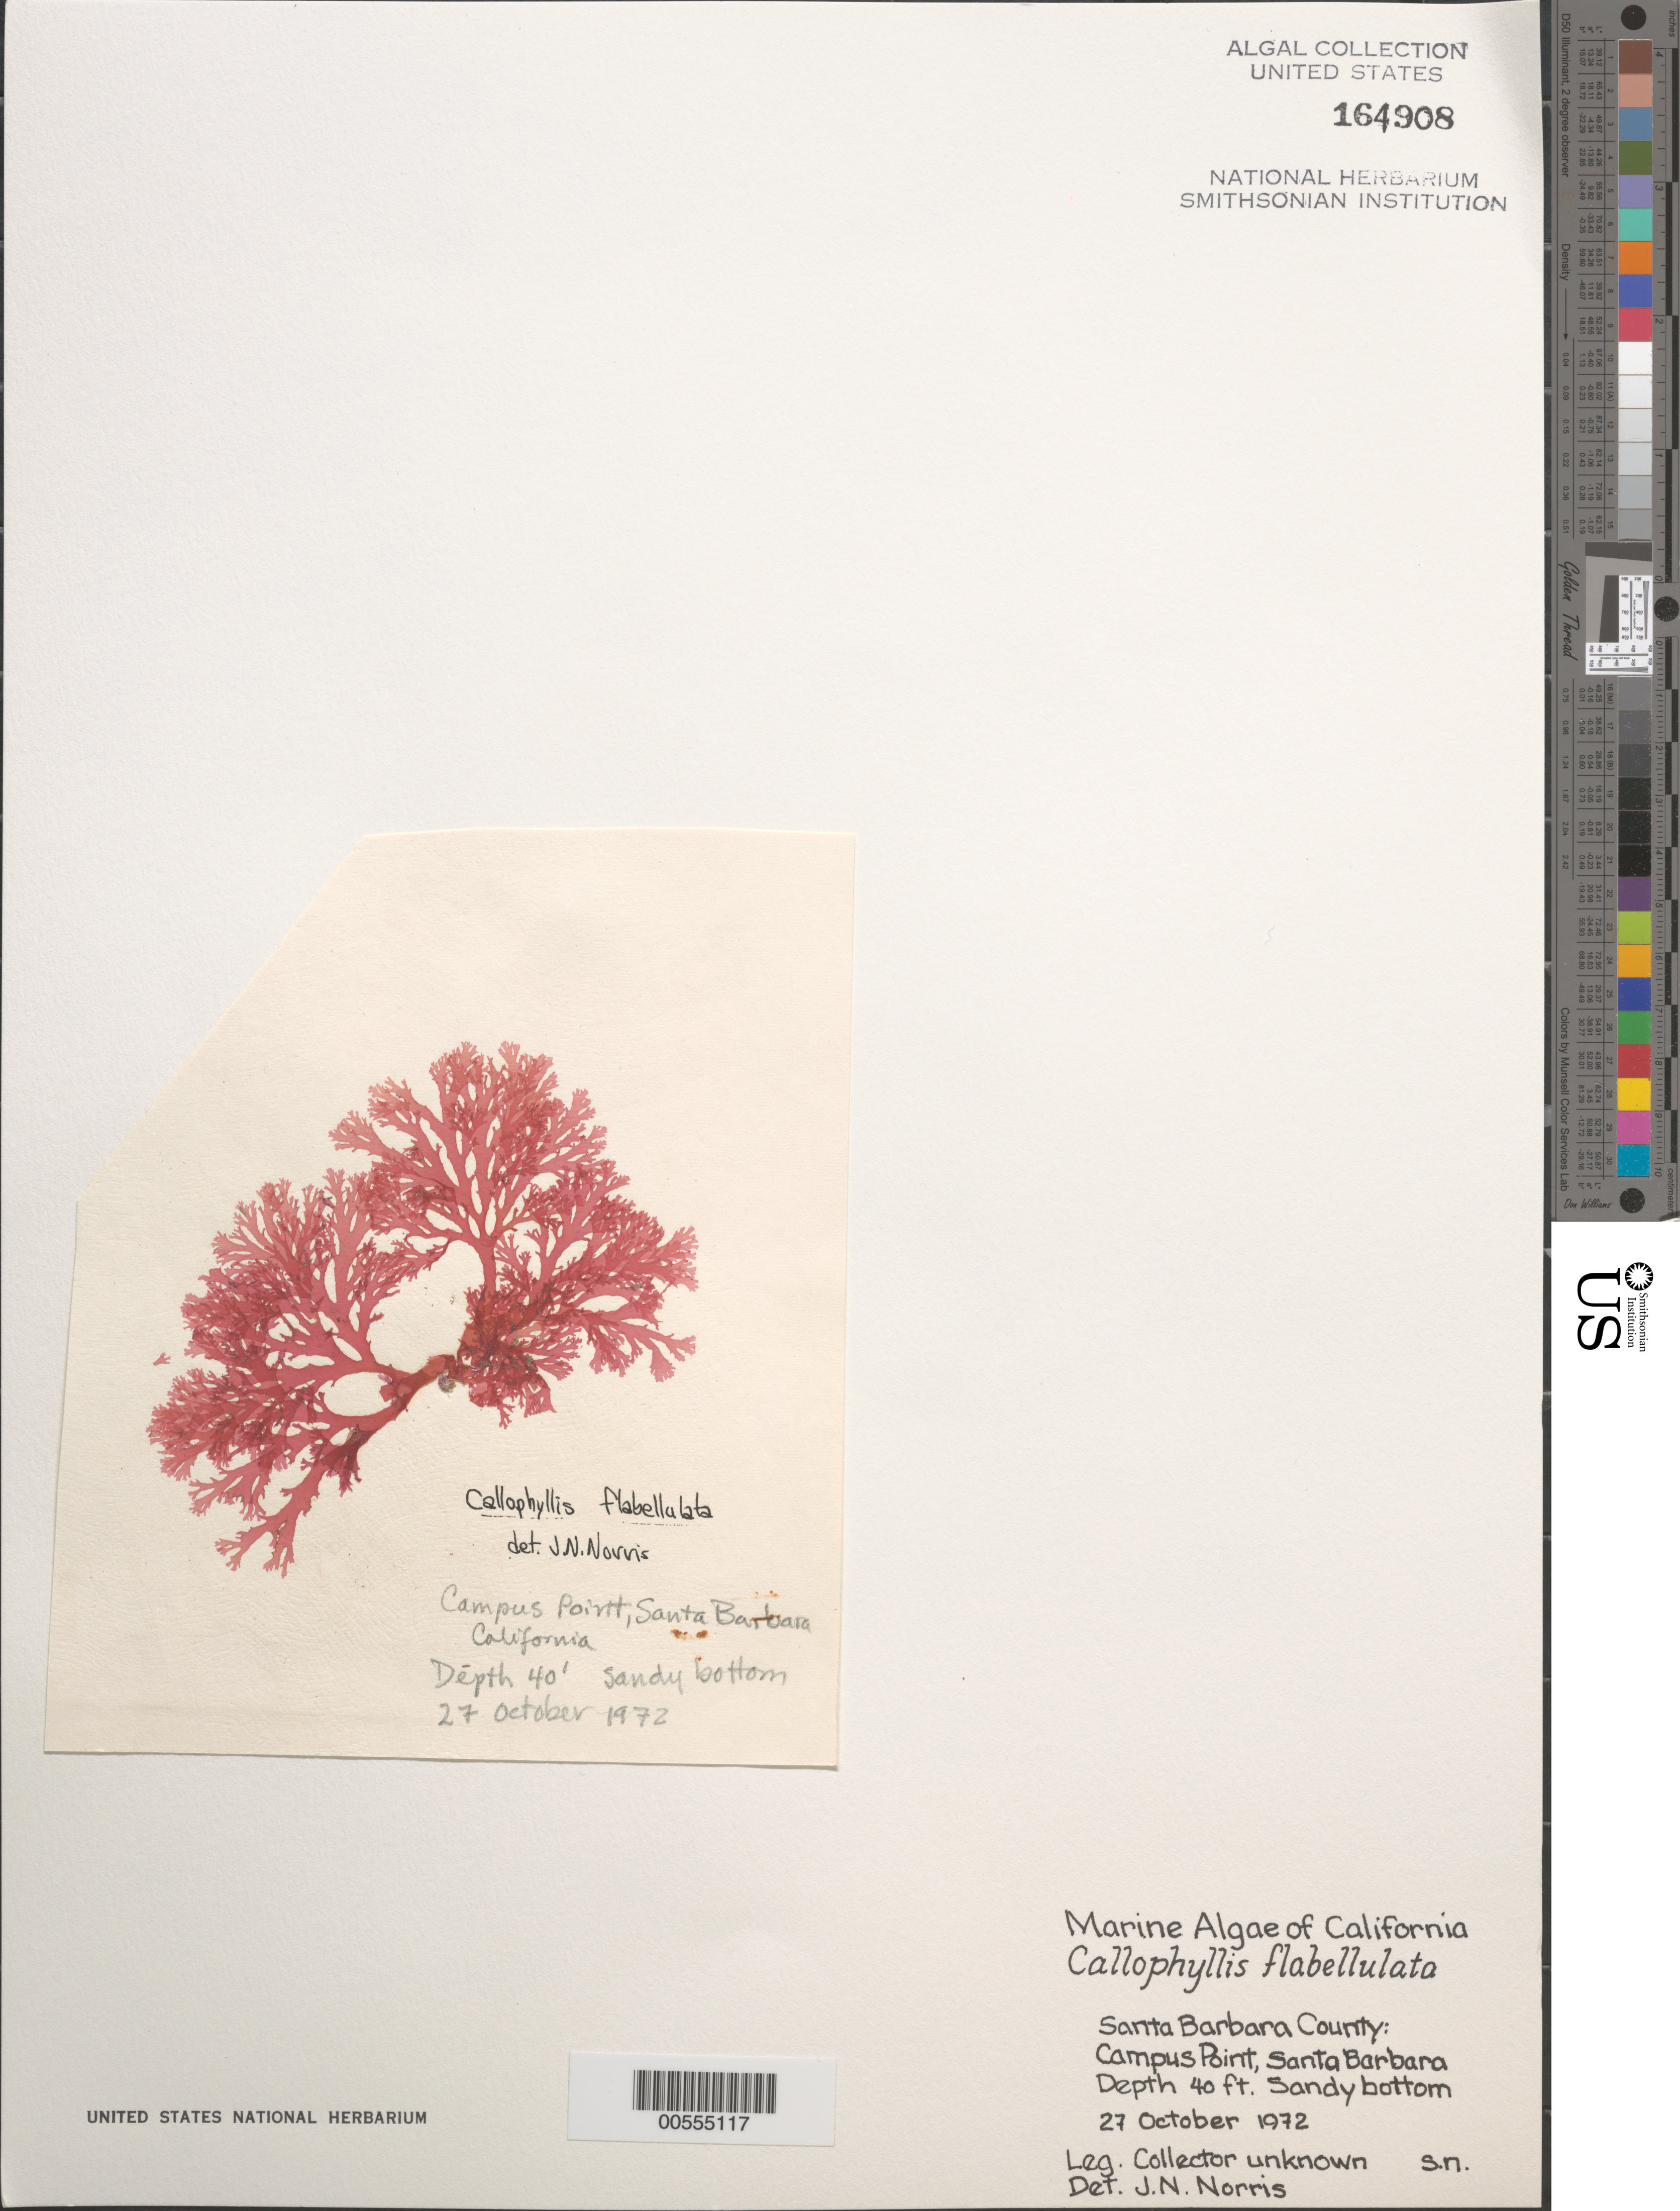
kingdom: Plantae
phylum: Rhodophyta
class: Florideophyceae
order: Gigartinales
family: Kallymeniaceae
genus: Callophyllis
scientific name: Callophyllis flabellulata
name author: Harv.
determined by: Norris, James N.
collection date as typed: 27 Oct 1972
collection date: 1972-10-27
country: United States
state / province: California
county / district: Santa Barbara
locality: Campus Point, Santa Barbara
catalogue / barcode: US 164908